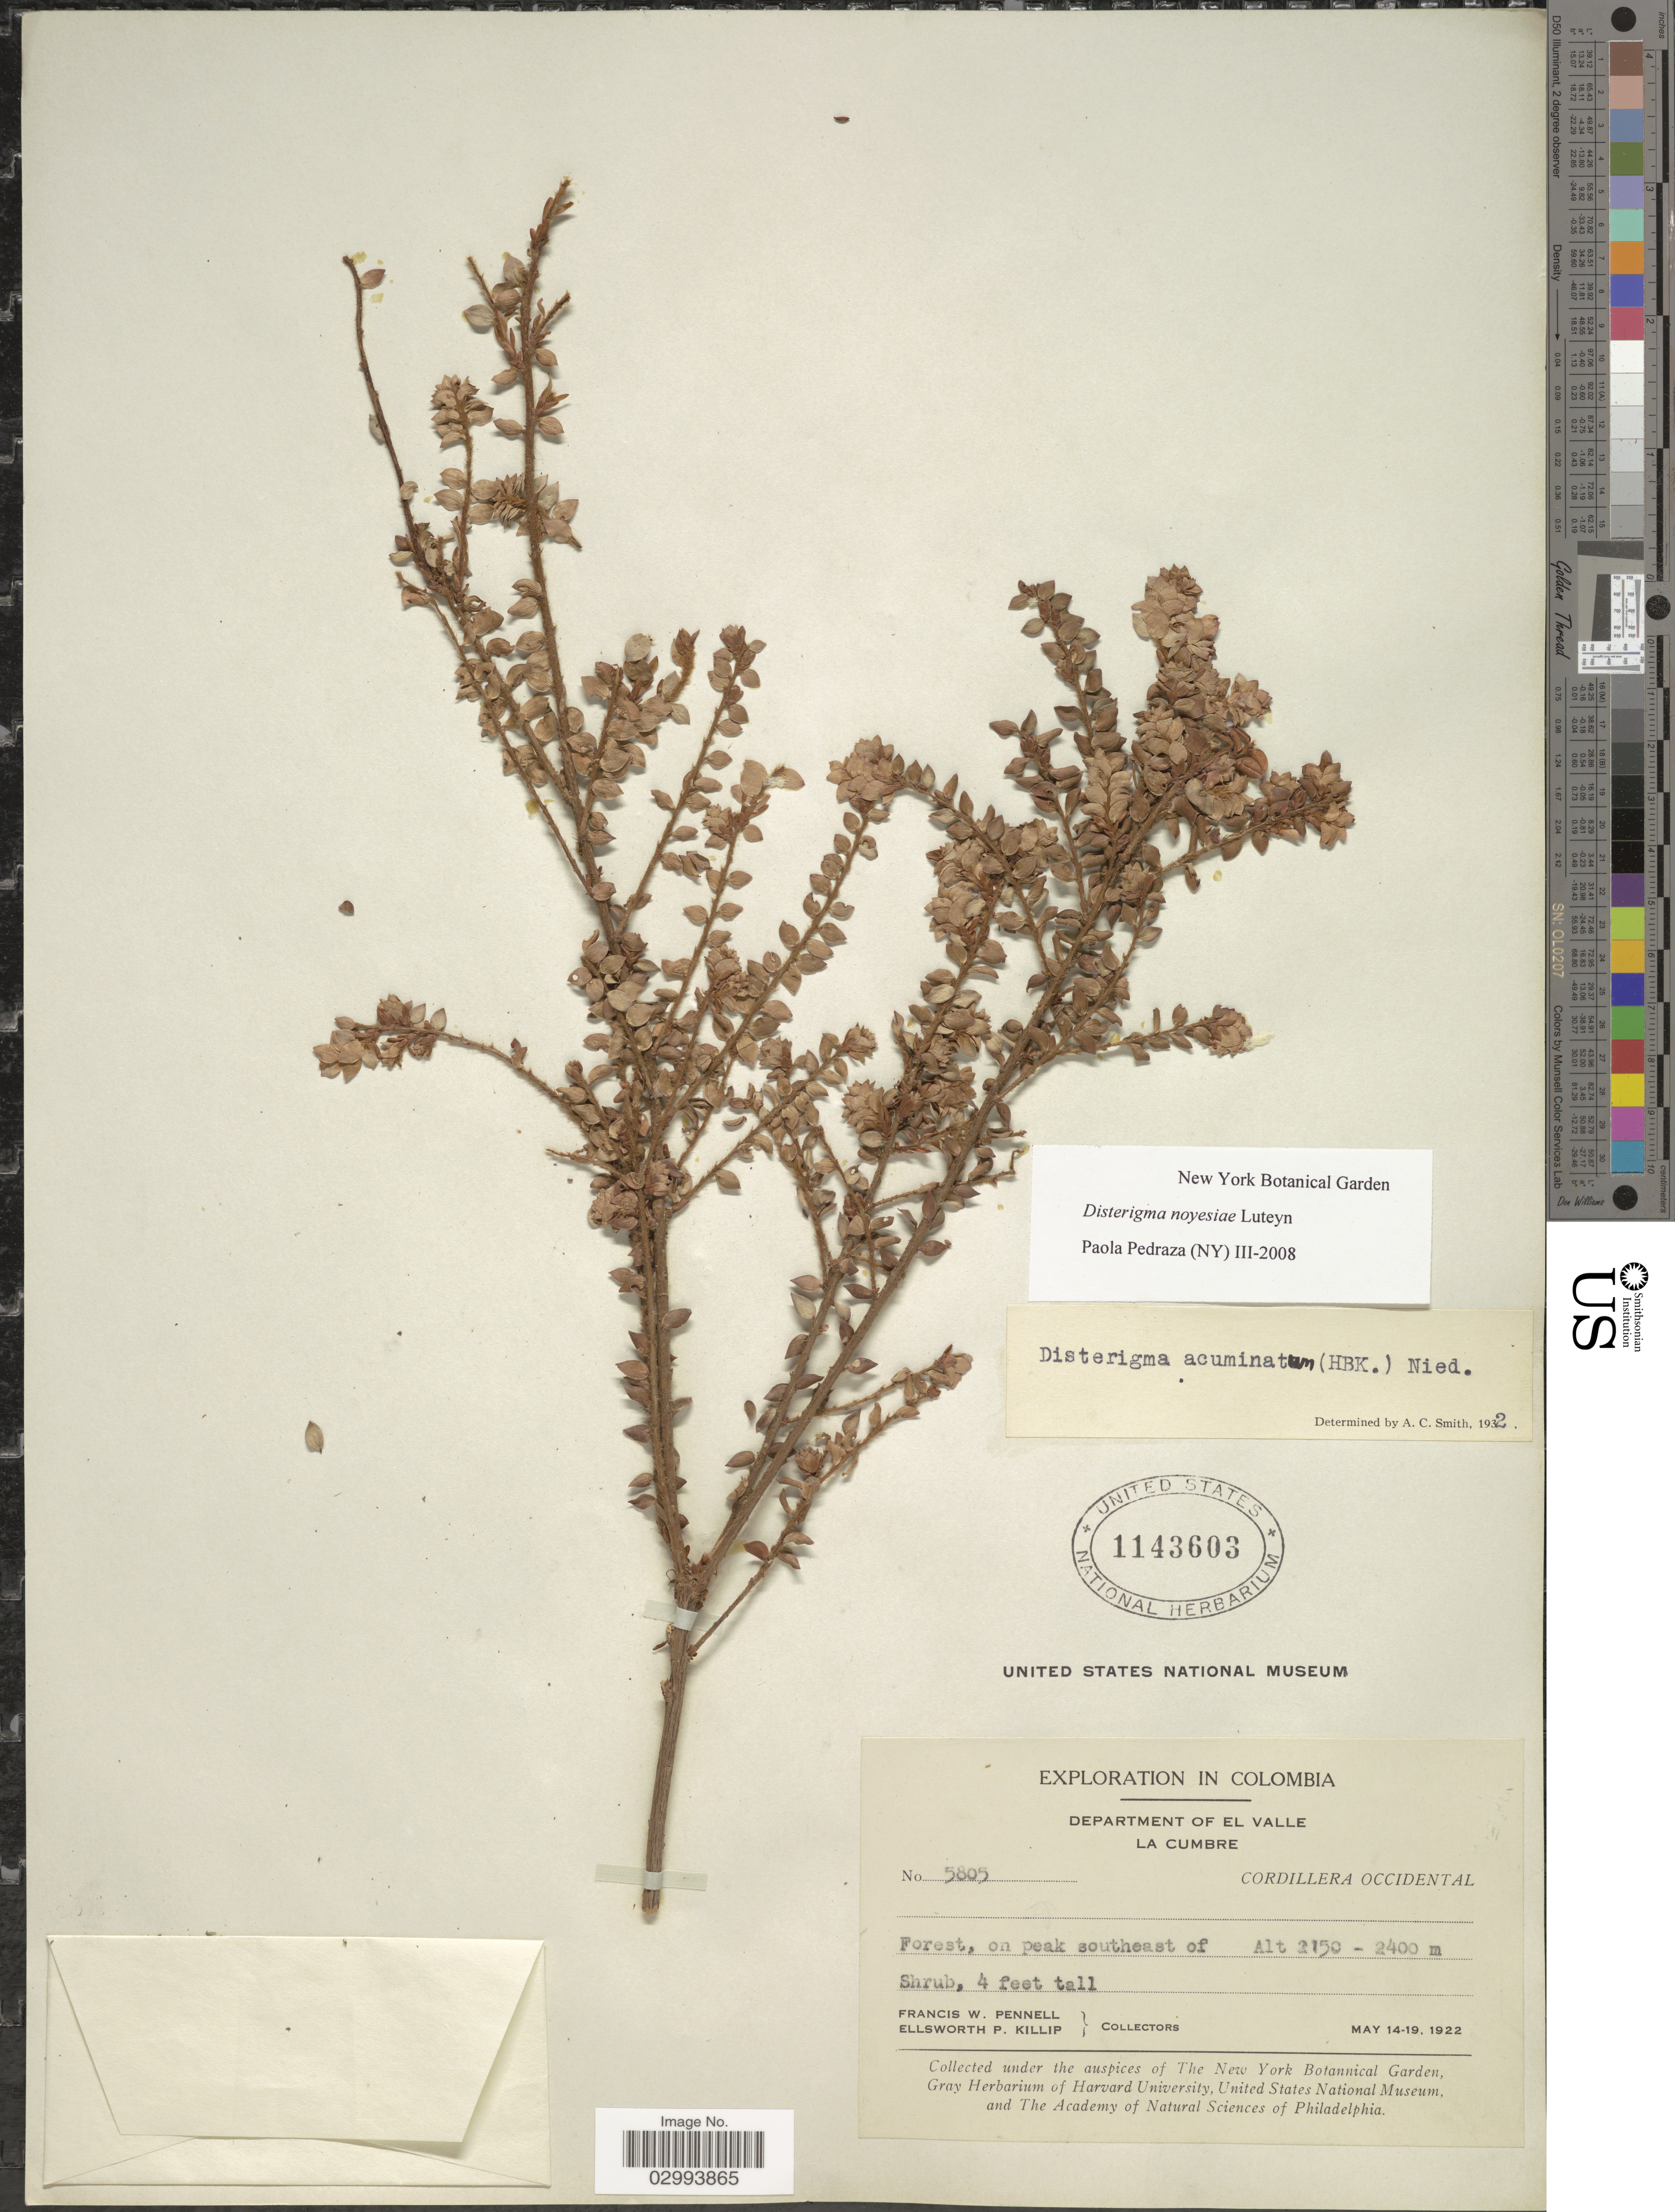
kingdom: Plantae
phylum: Tracheophyta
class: Magnoliopsida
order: Ericales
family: Ericaceae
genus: Disterigma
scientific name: Disterigma noyesiae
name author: Luteyn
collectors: F. W. Pennell & E. P. Killip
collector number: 5805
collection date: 1922-05-14/1922-05-19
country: Colombia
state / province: Valle del Cauca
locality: Department of El Valle. La Cumbre. Cordillera Occidental. Forest, on peak southeast of.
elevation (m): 2150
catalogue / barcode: US 1143603